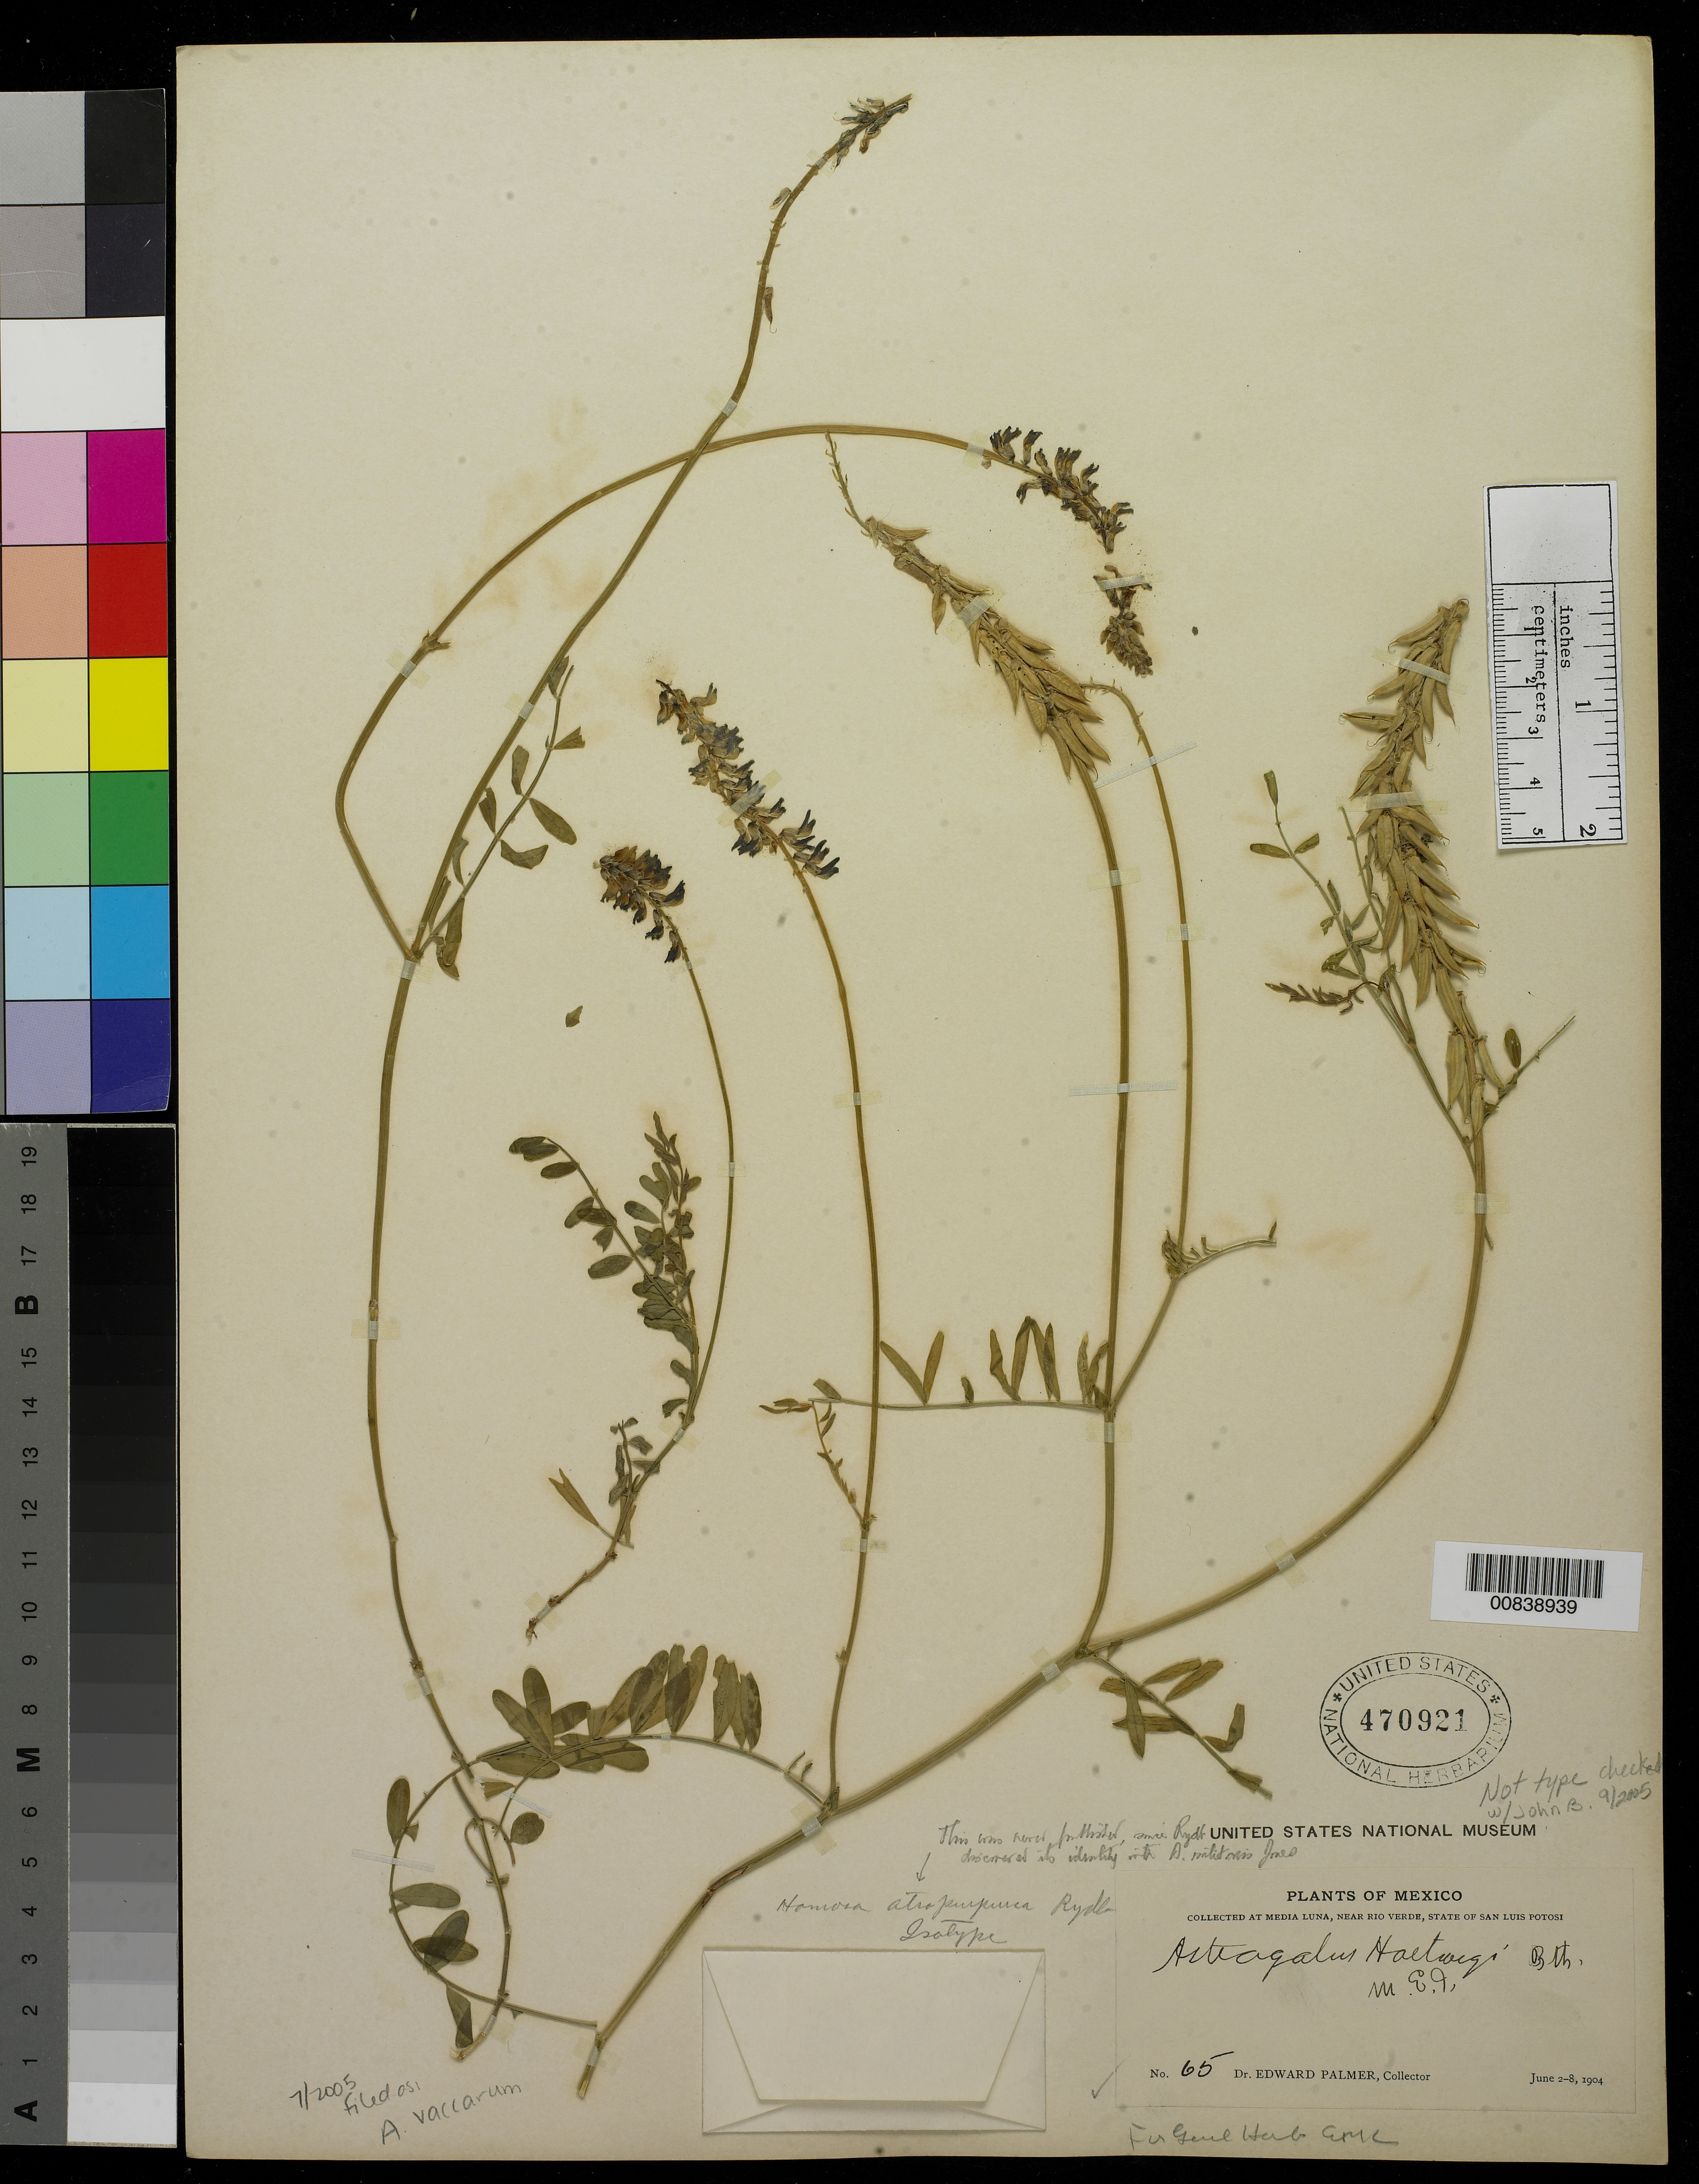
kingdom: Plantae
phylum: Tracheophyta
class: Magnoliopsida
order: Fabales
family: Fabaceae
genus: Astragalus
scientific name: Astragalus vaccarum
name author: A. Gray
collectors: E. Palmer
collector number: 65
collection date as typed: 02 Jun 1904 to 08 Jun 1904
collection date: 1904-06-02/1904-06-08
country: Mexico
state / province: San Luis Potosí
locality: Media Luna, near Rio Verde, San Luis Potosí.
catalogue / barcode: US 470921